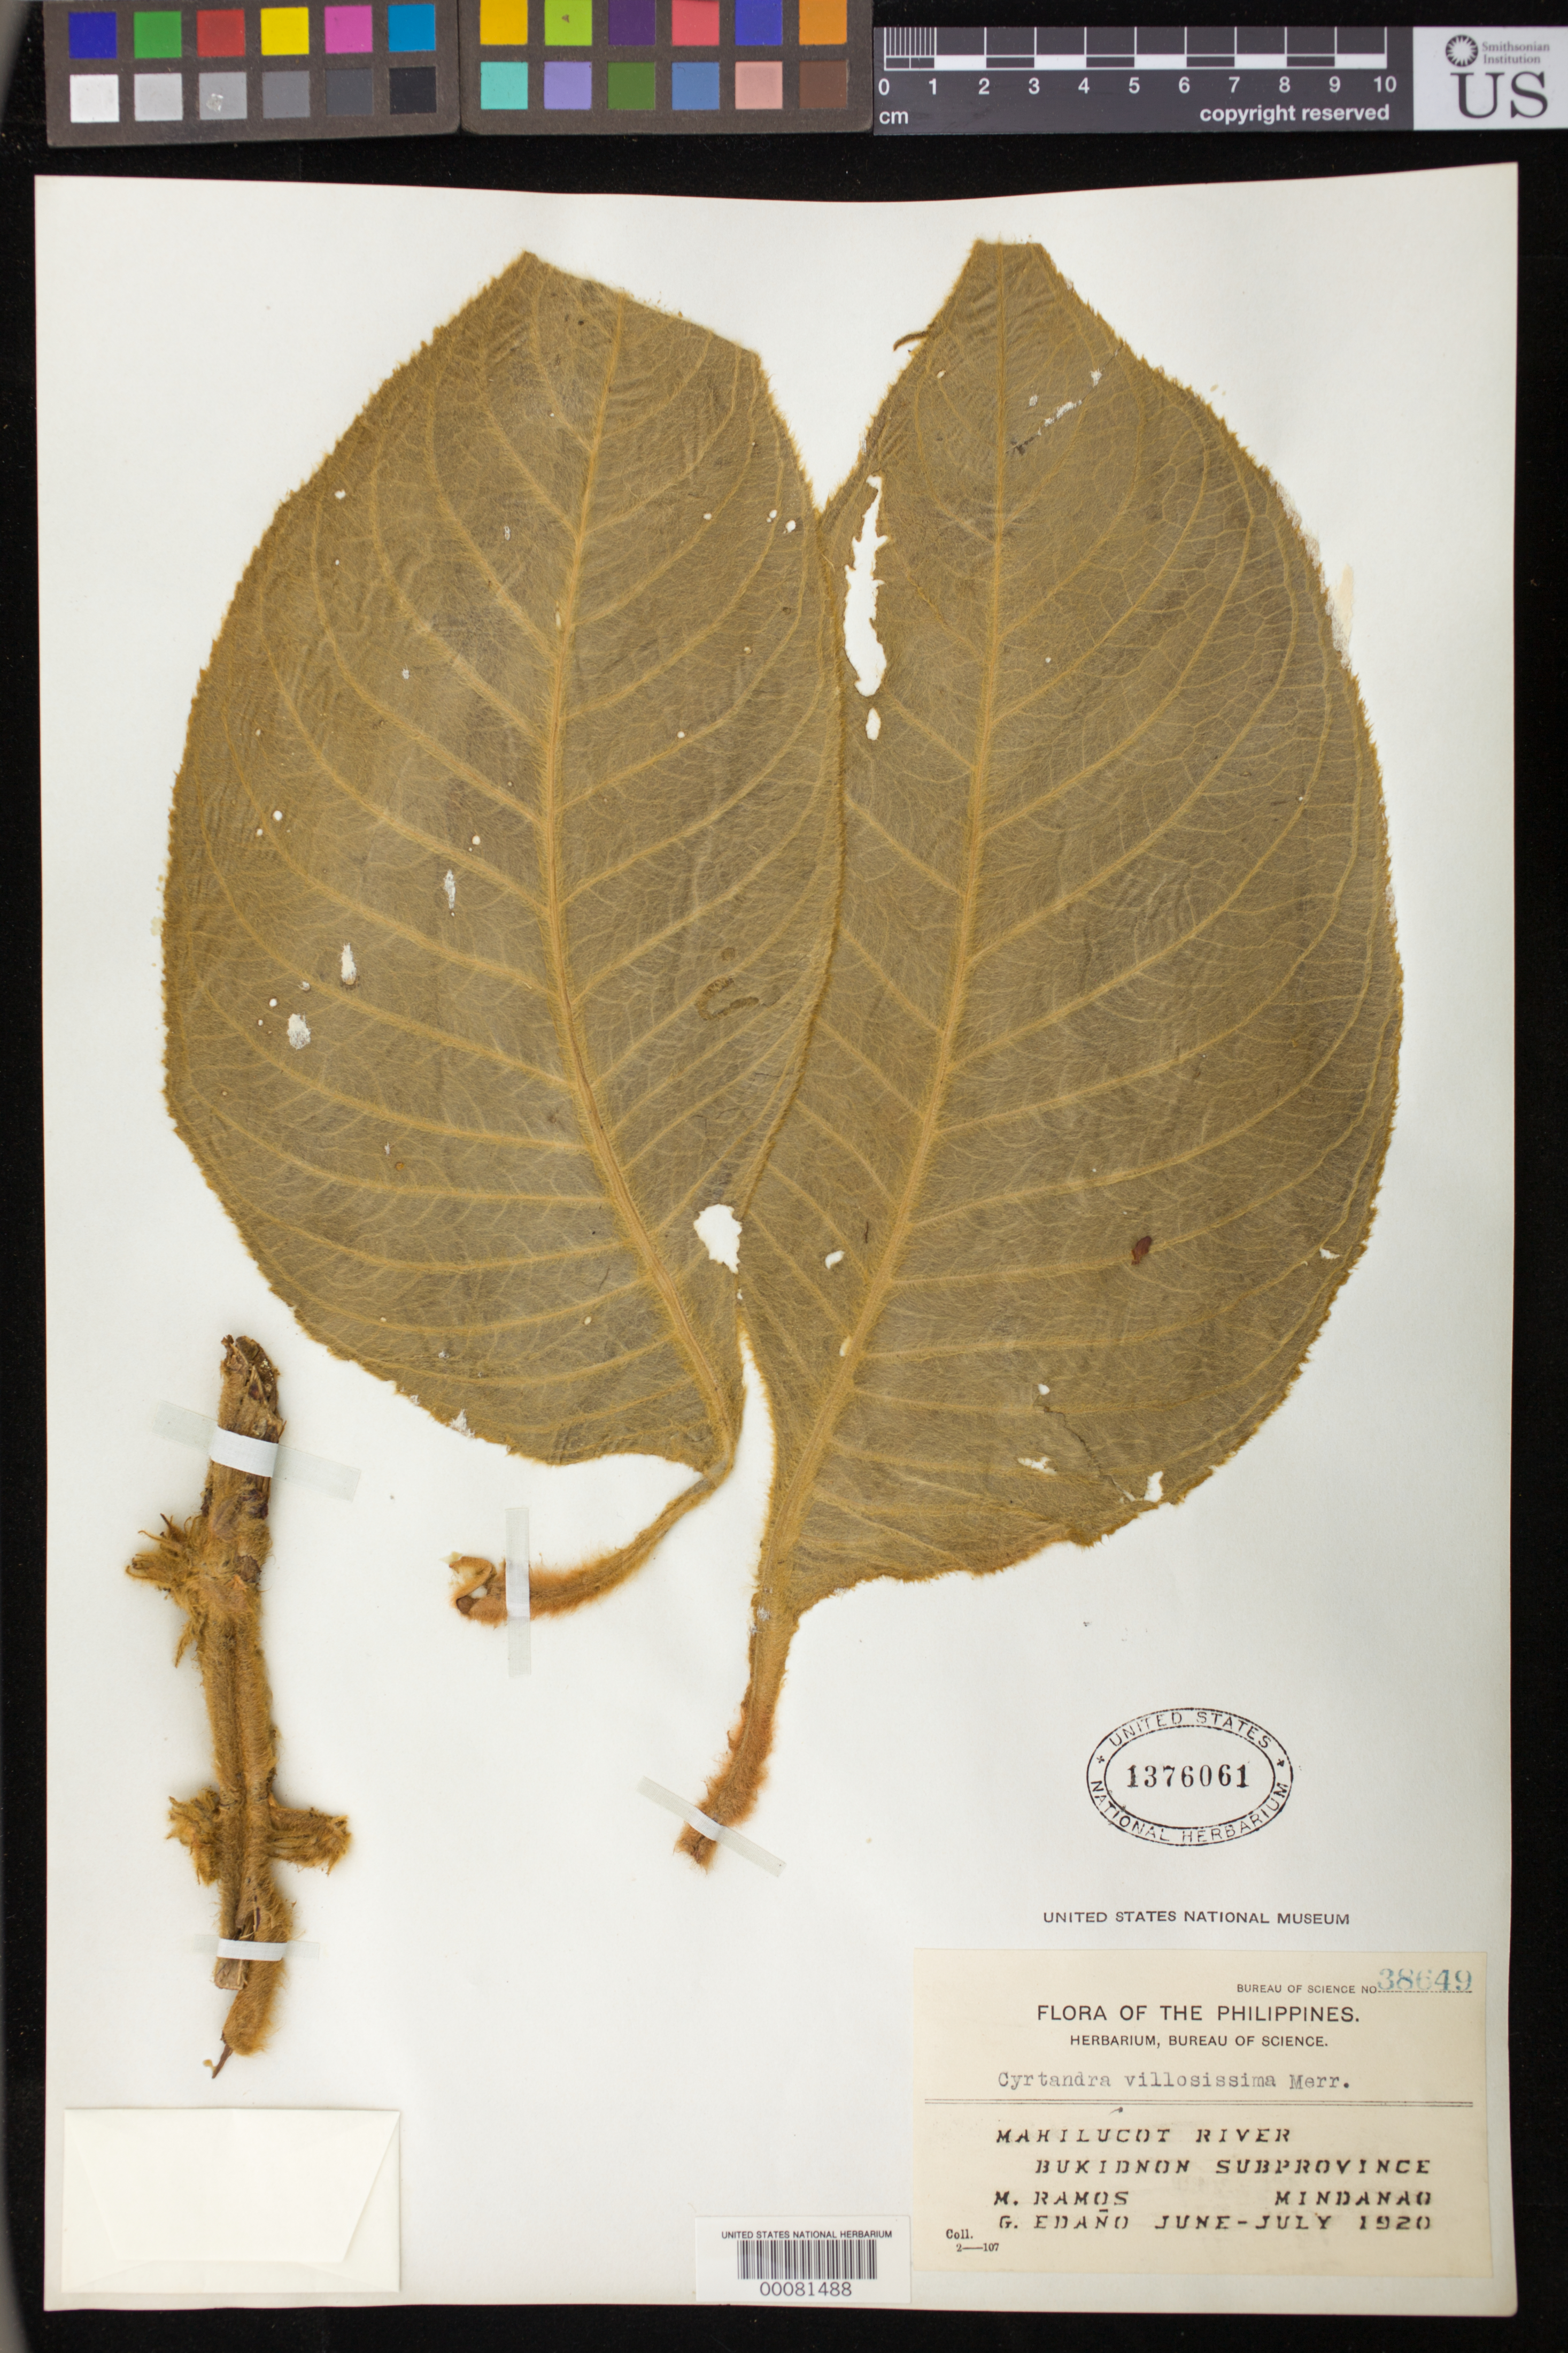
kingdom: Plantae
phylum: Tracheophyta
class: Magnoliopsida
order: Lamiales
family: Gesneriaceae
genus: Cyrtandra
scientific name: Cyrtandra villosissima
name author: Merr.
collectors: G. Ramos & G. Edaño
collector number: Bur. Sci. 38649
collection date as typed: Jun-Jul 1920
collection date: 1920-06/1920-07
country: Philippines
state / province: Northern Mindanao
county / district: Bukidnon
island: Mindanao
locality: Bukidnon, Mahilucot river, bukidnon subprovince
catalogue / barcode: US 1376061